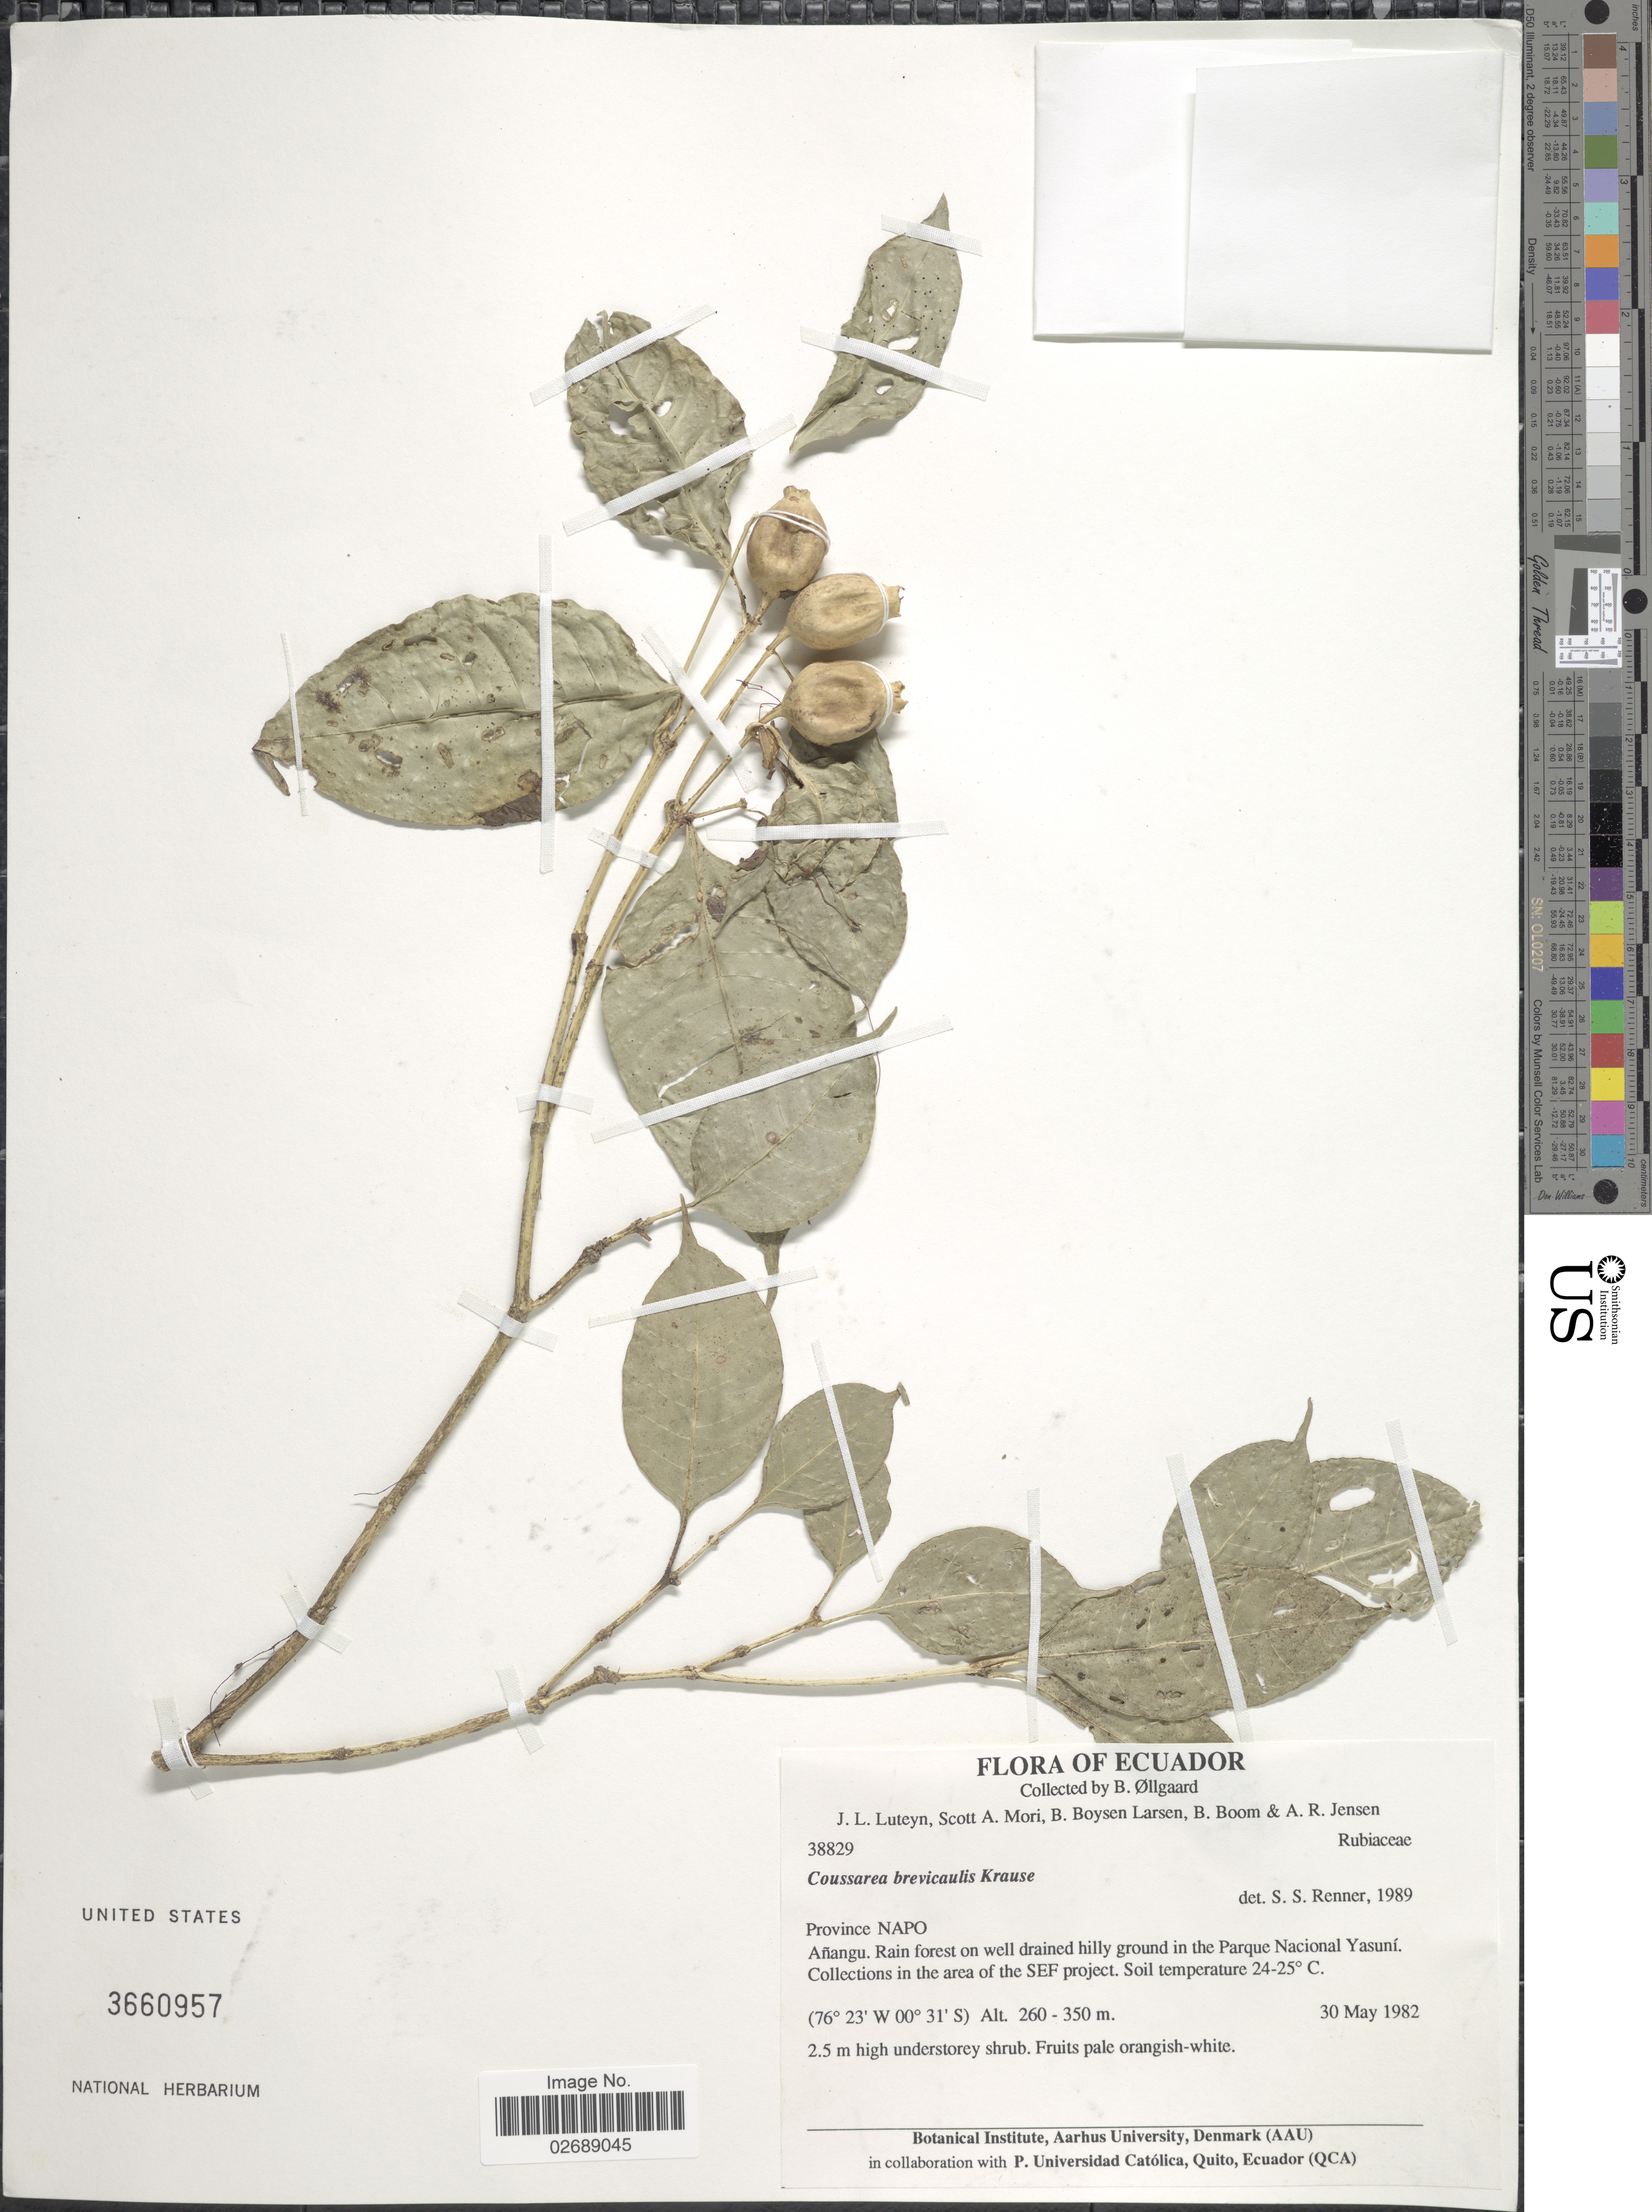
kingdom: Plantae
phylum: Tracheophyta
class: Magnoliopsida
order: Gentianales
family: Rubiaceae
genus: Coussarea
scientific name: Coussarea brevicaulis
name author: K. Krause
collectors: B. Øllgaard, J. L. Luteyn, S. Mori, B. Boysen Larsen & et al.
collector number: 38829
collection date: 1982-05-30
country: Ecuador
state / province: Napo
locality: Anangu. Rain forest on well dained hilly ground in the Parque Nacional Yasuni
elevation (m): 260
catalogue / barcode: US 3660957